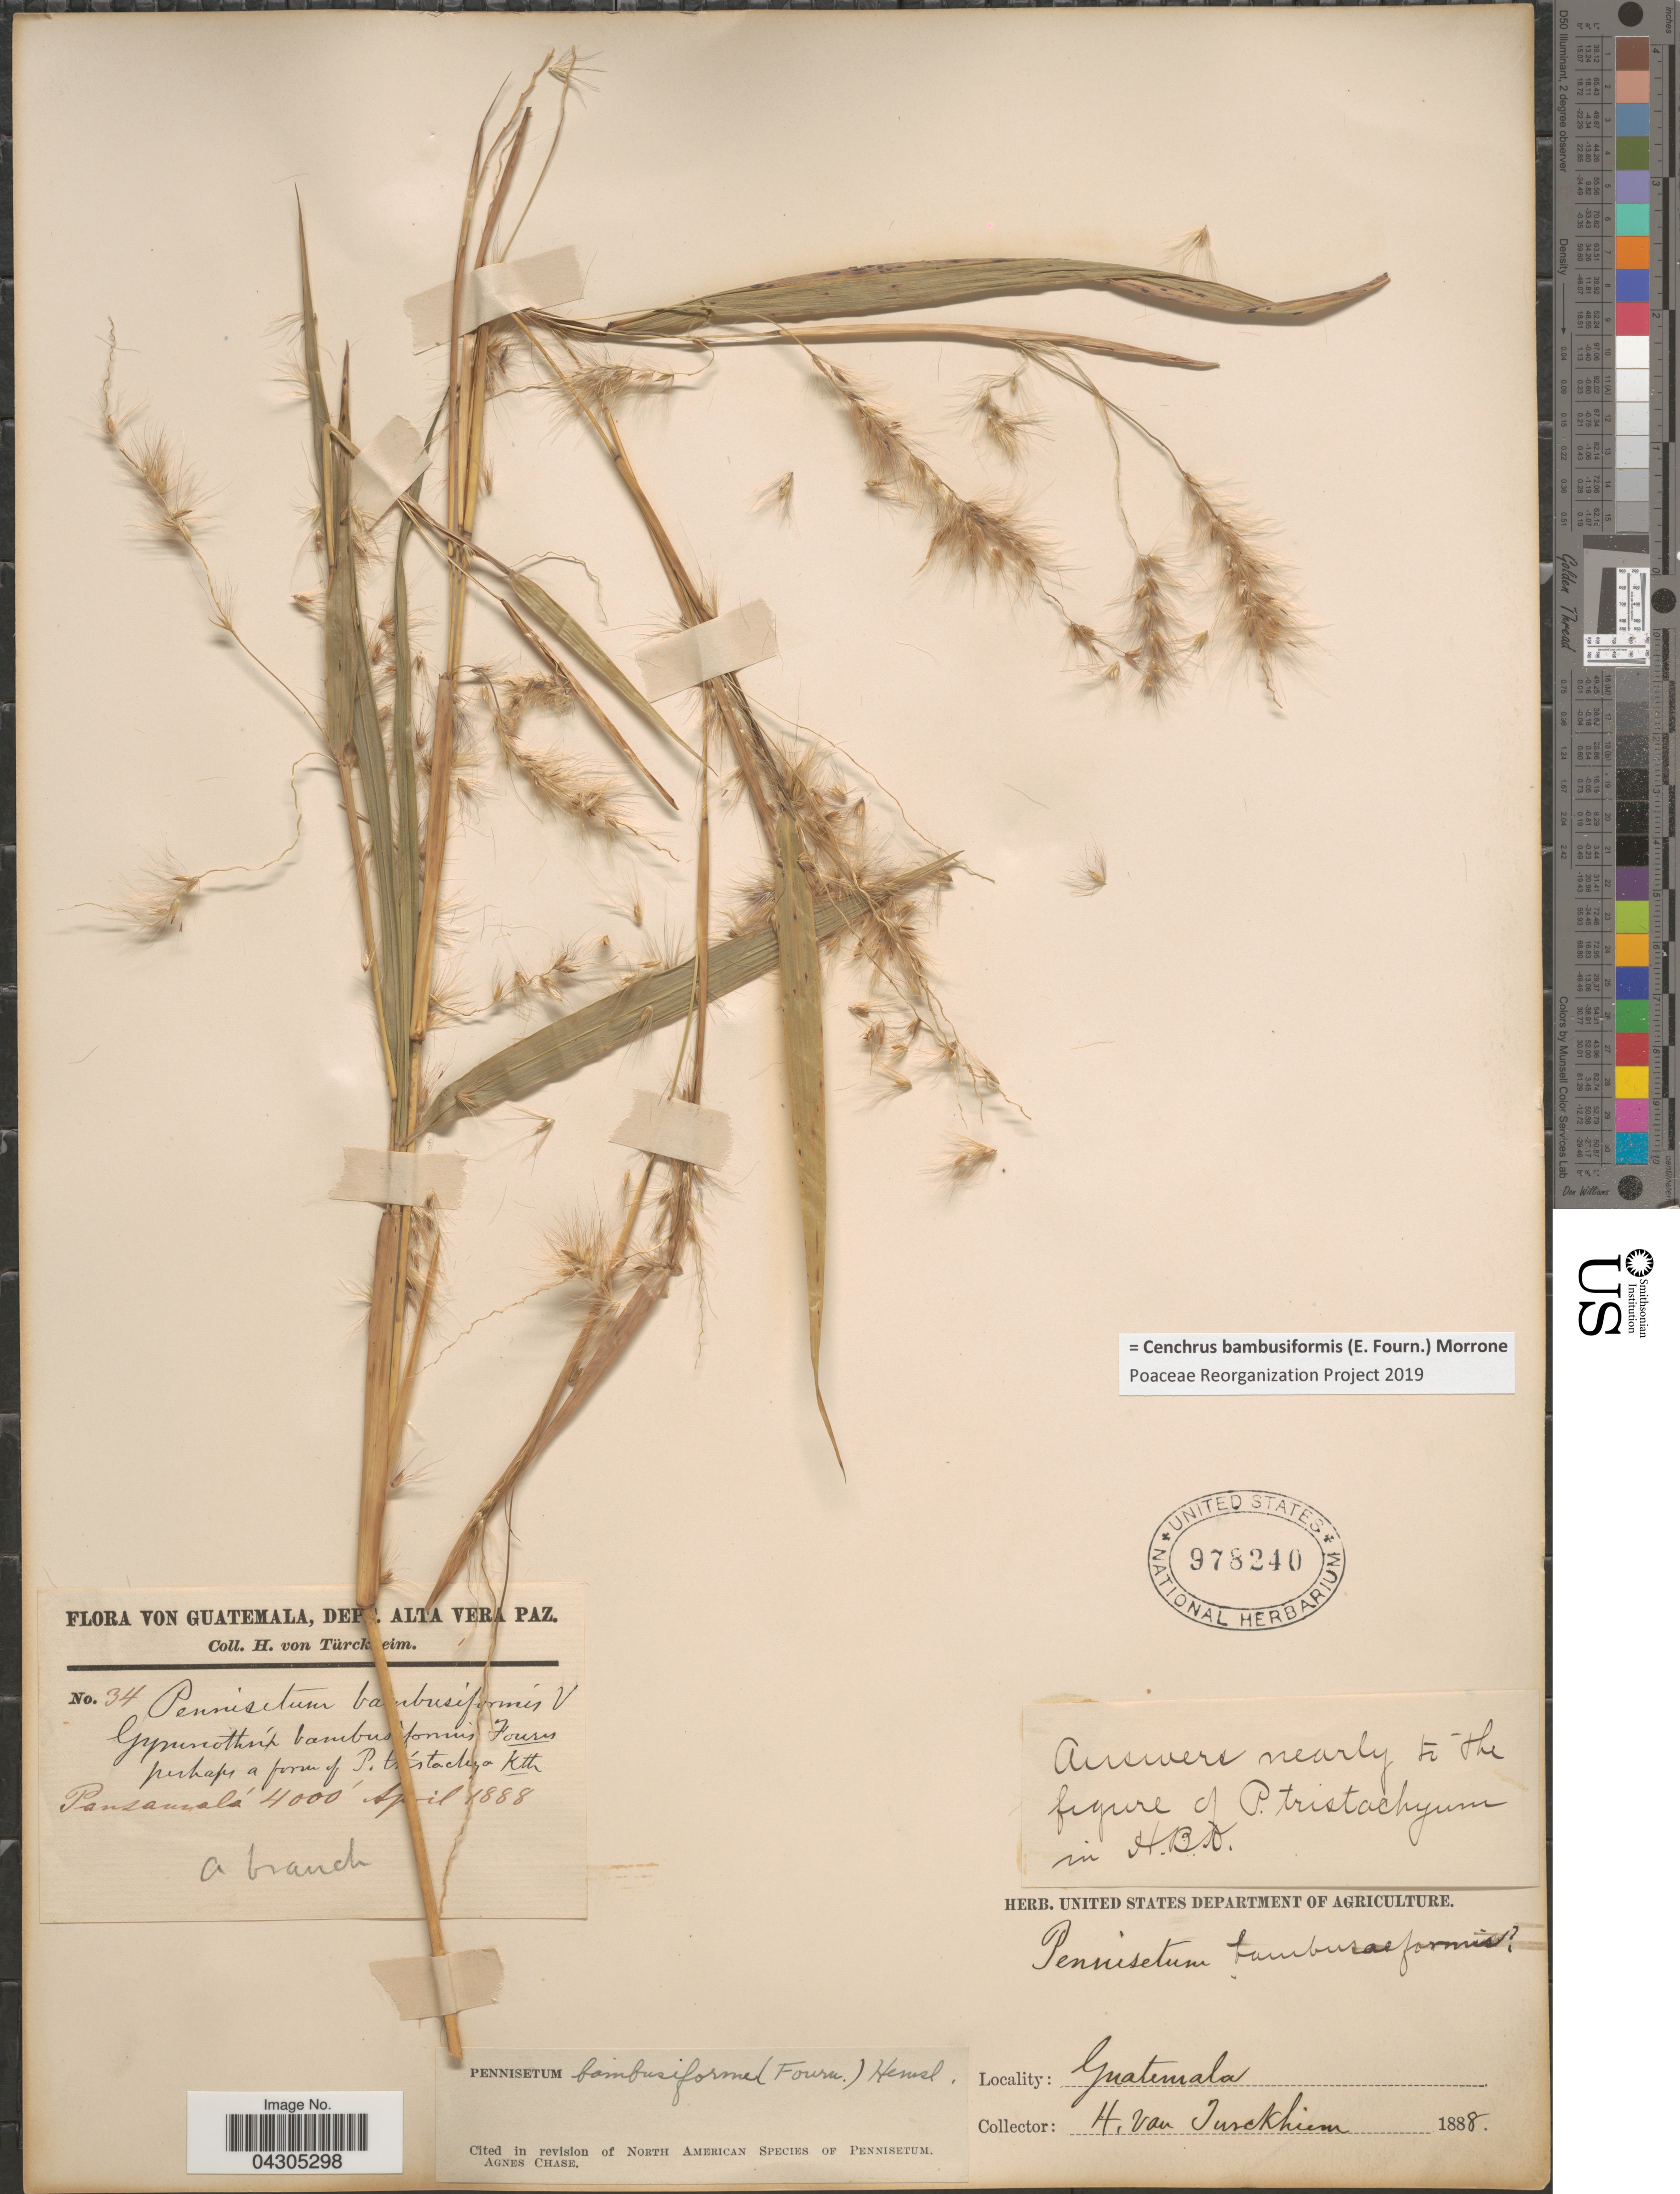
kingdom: Plantae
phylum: Tracheophyta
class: Liliopsida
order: Poales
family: Poaceae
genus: Cenchrus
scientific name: Cenchrus bambusiformis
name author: (E. Fourn.) Morrone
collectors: H. von Türckheim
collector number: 34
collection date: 1888-04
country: Guatemala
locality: Pansamalá.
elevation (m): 1219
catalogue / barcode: US 978240